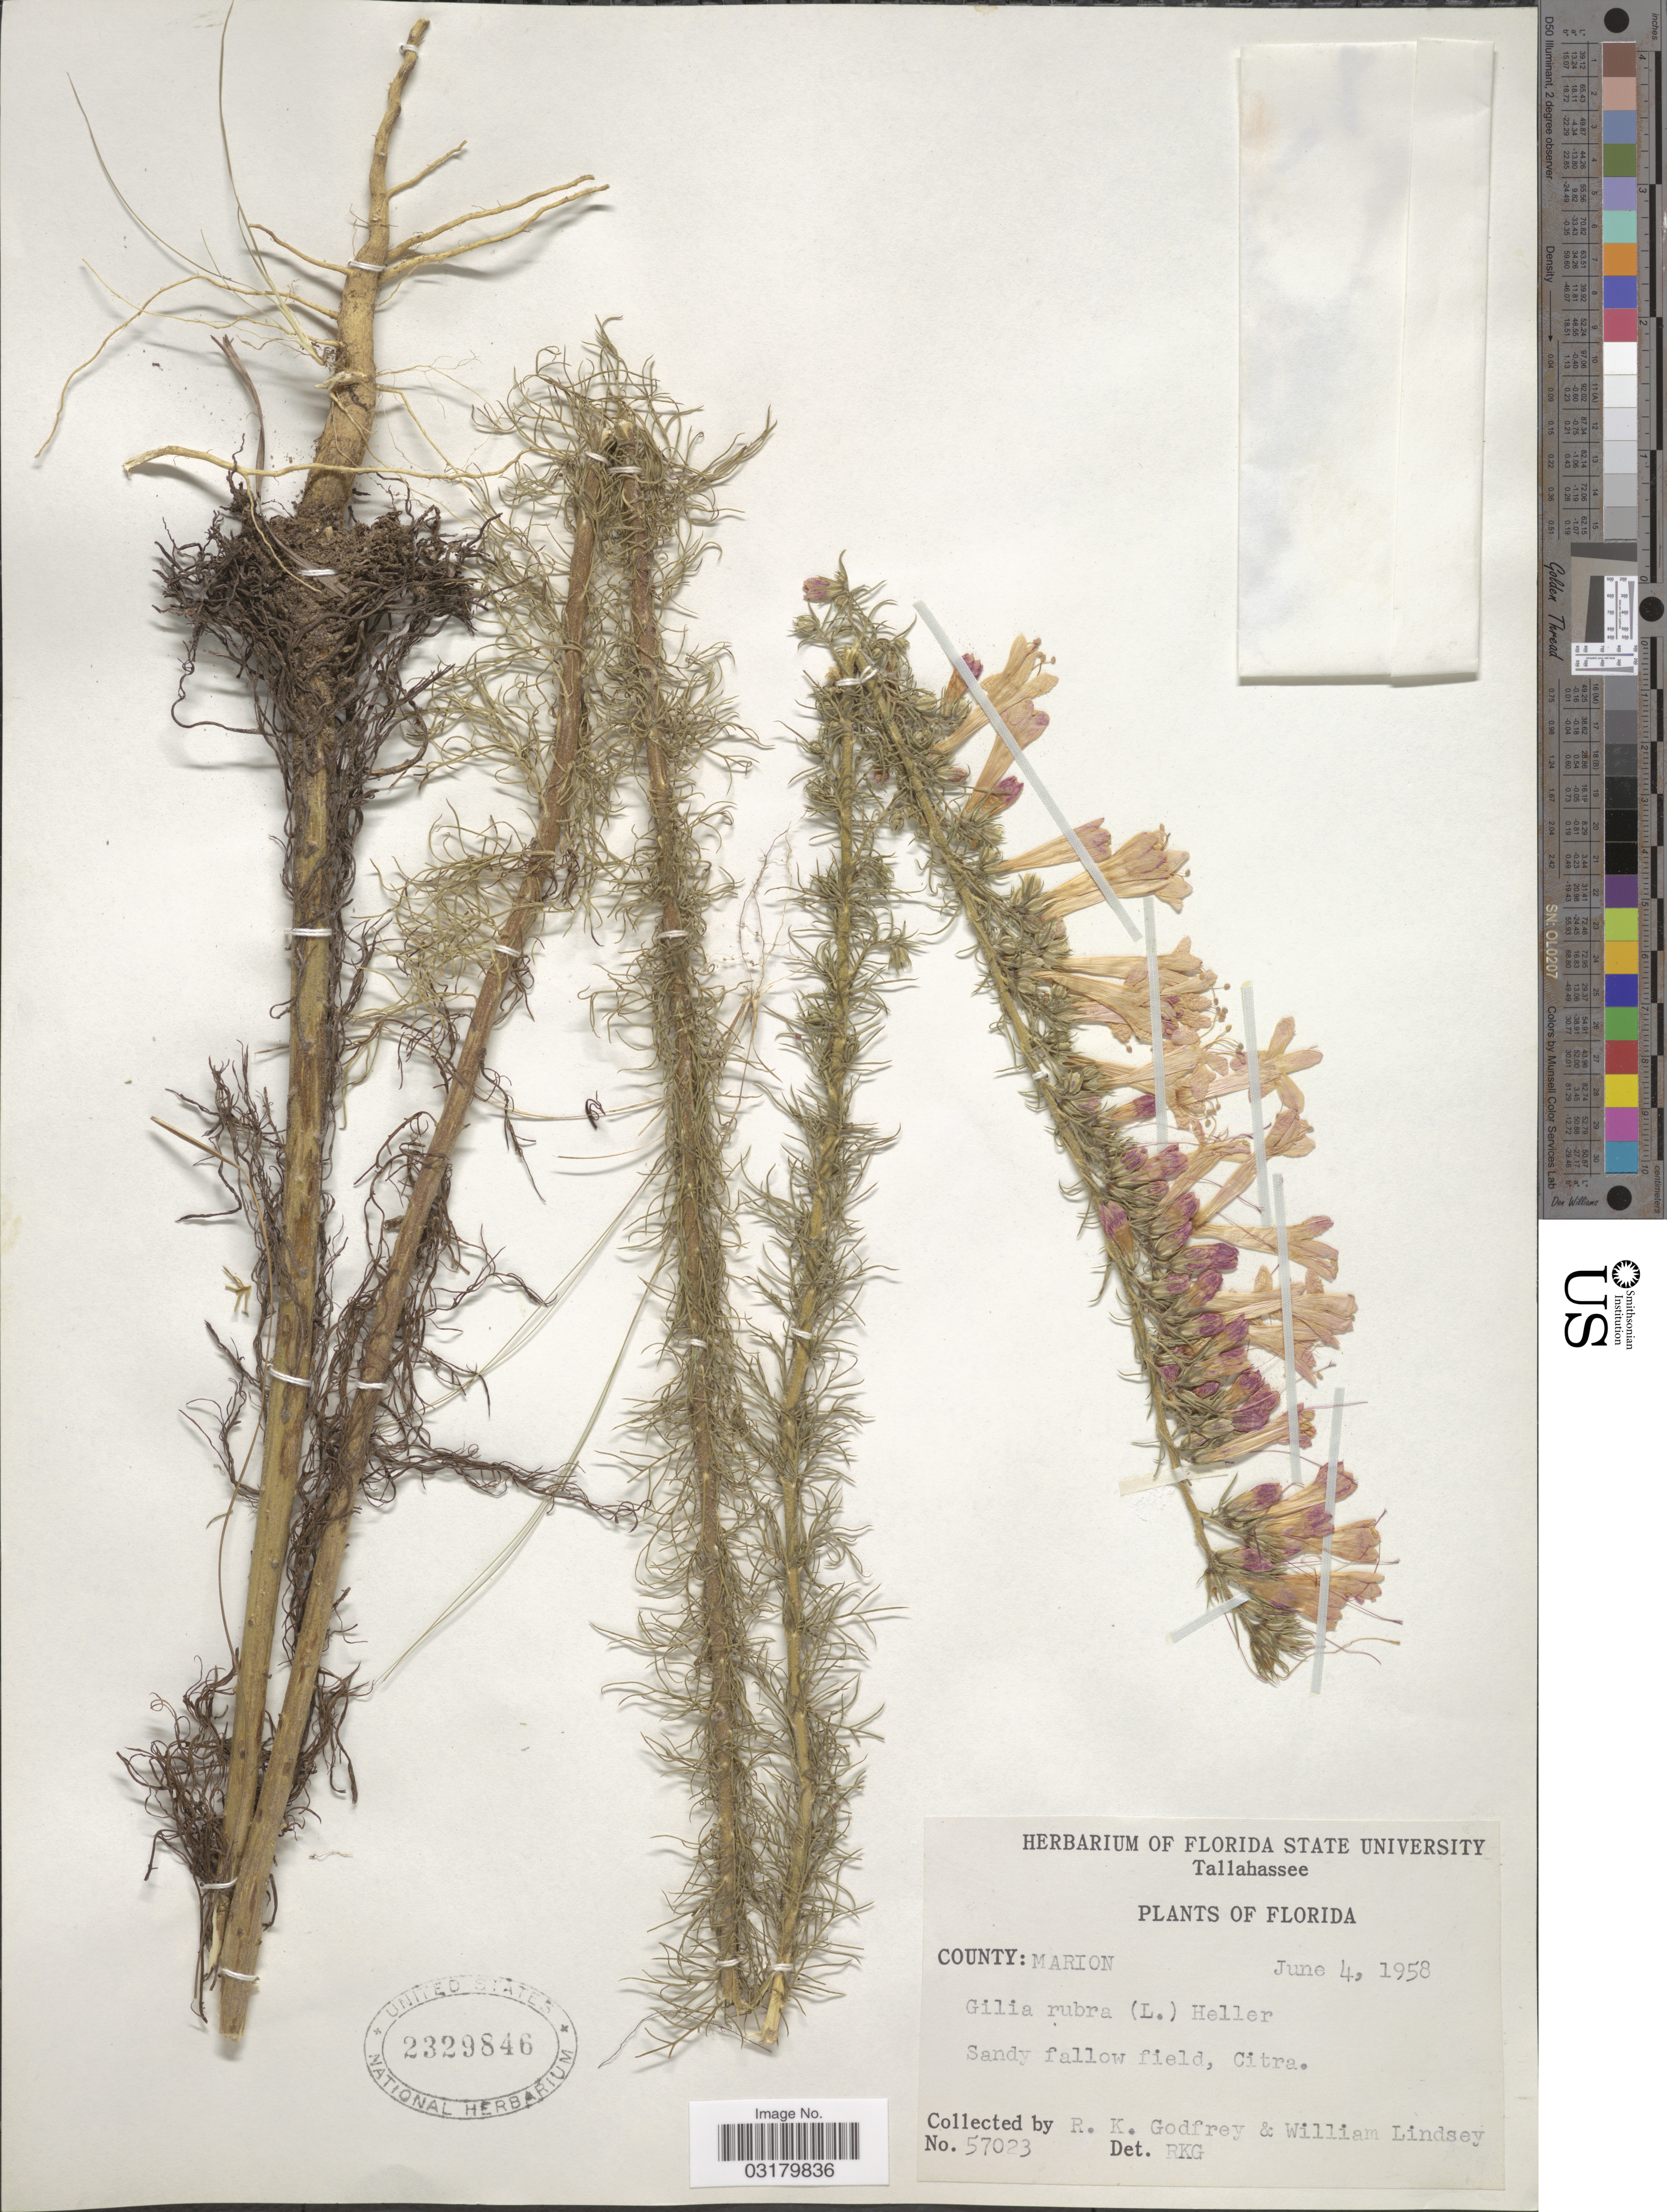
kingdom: Plantae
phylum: Tracheophyta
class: Magnoliopsida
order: Ericales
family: Polemoniaceae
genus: Ipomopsis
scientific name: Ipomopsis rubra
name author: (L.) Wherry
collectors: R. K. Godfrey & W. Lindsey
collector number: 57023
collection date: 1958-06-04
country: United States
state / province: Florida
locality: County: Marion. Sandy fallow field, Citra.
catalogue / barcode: US 2329846